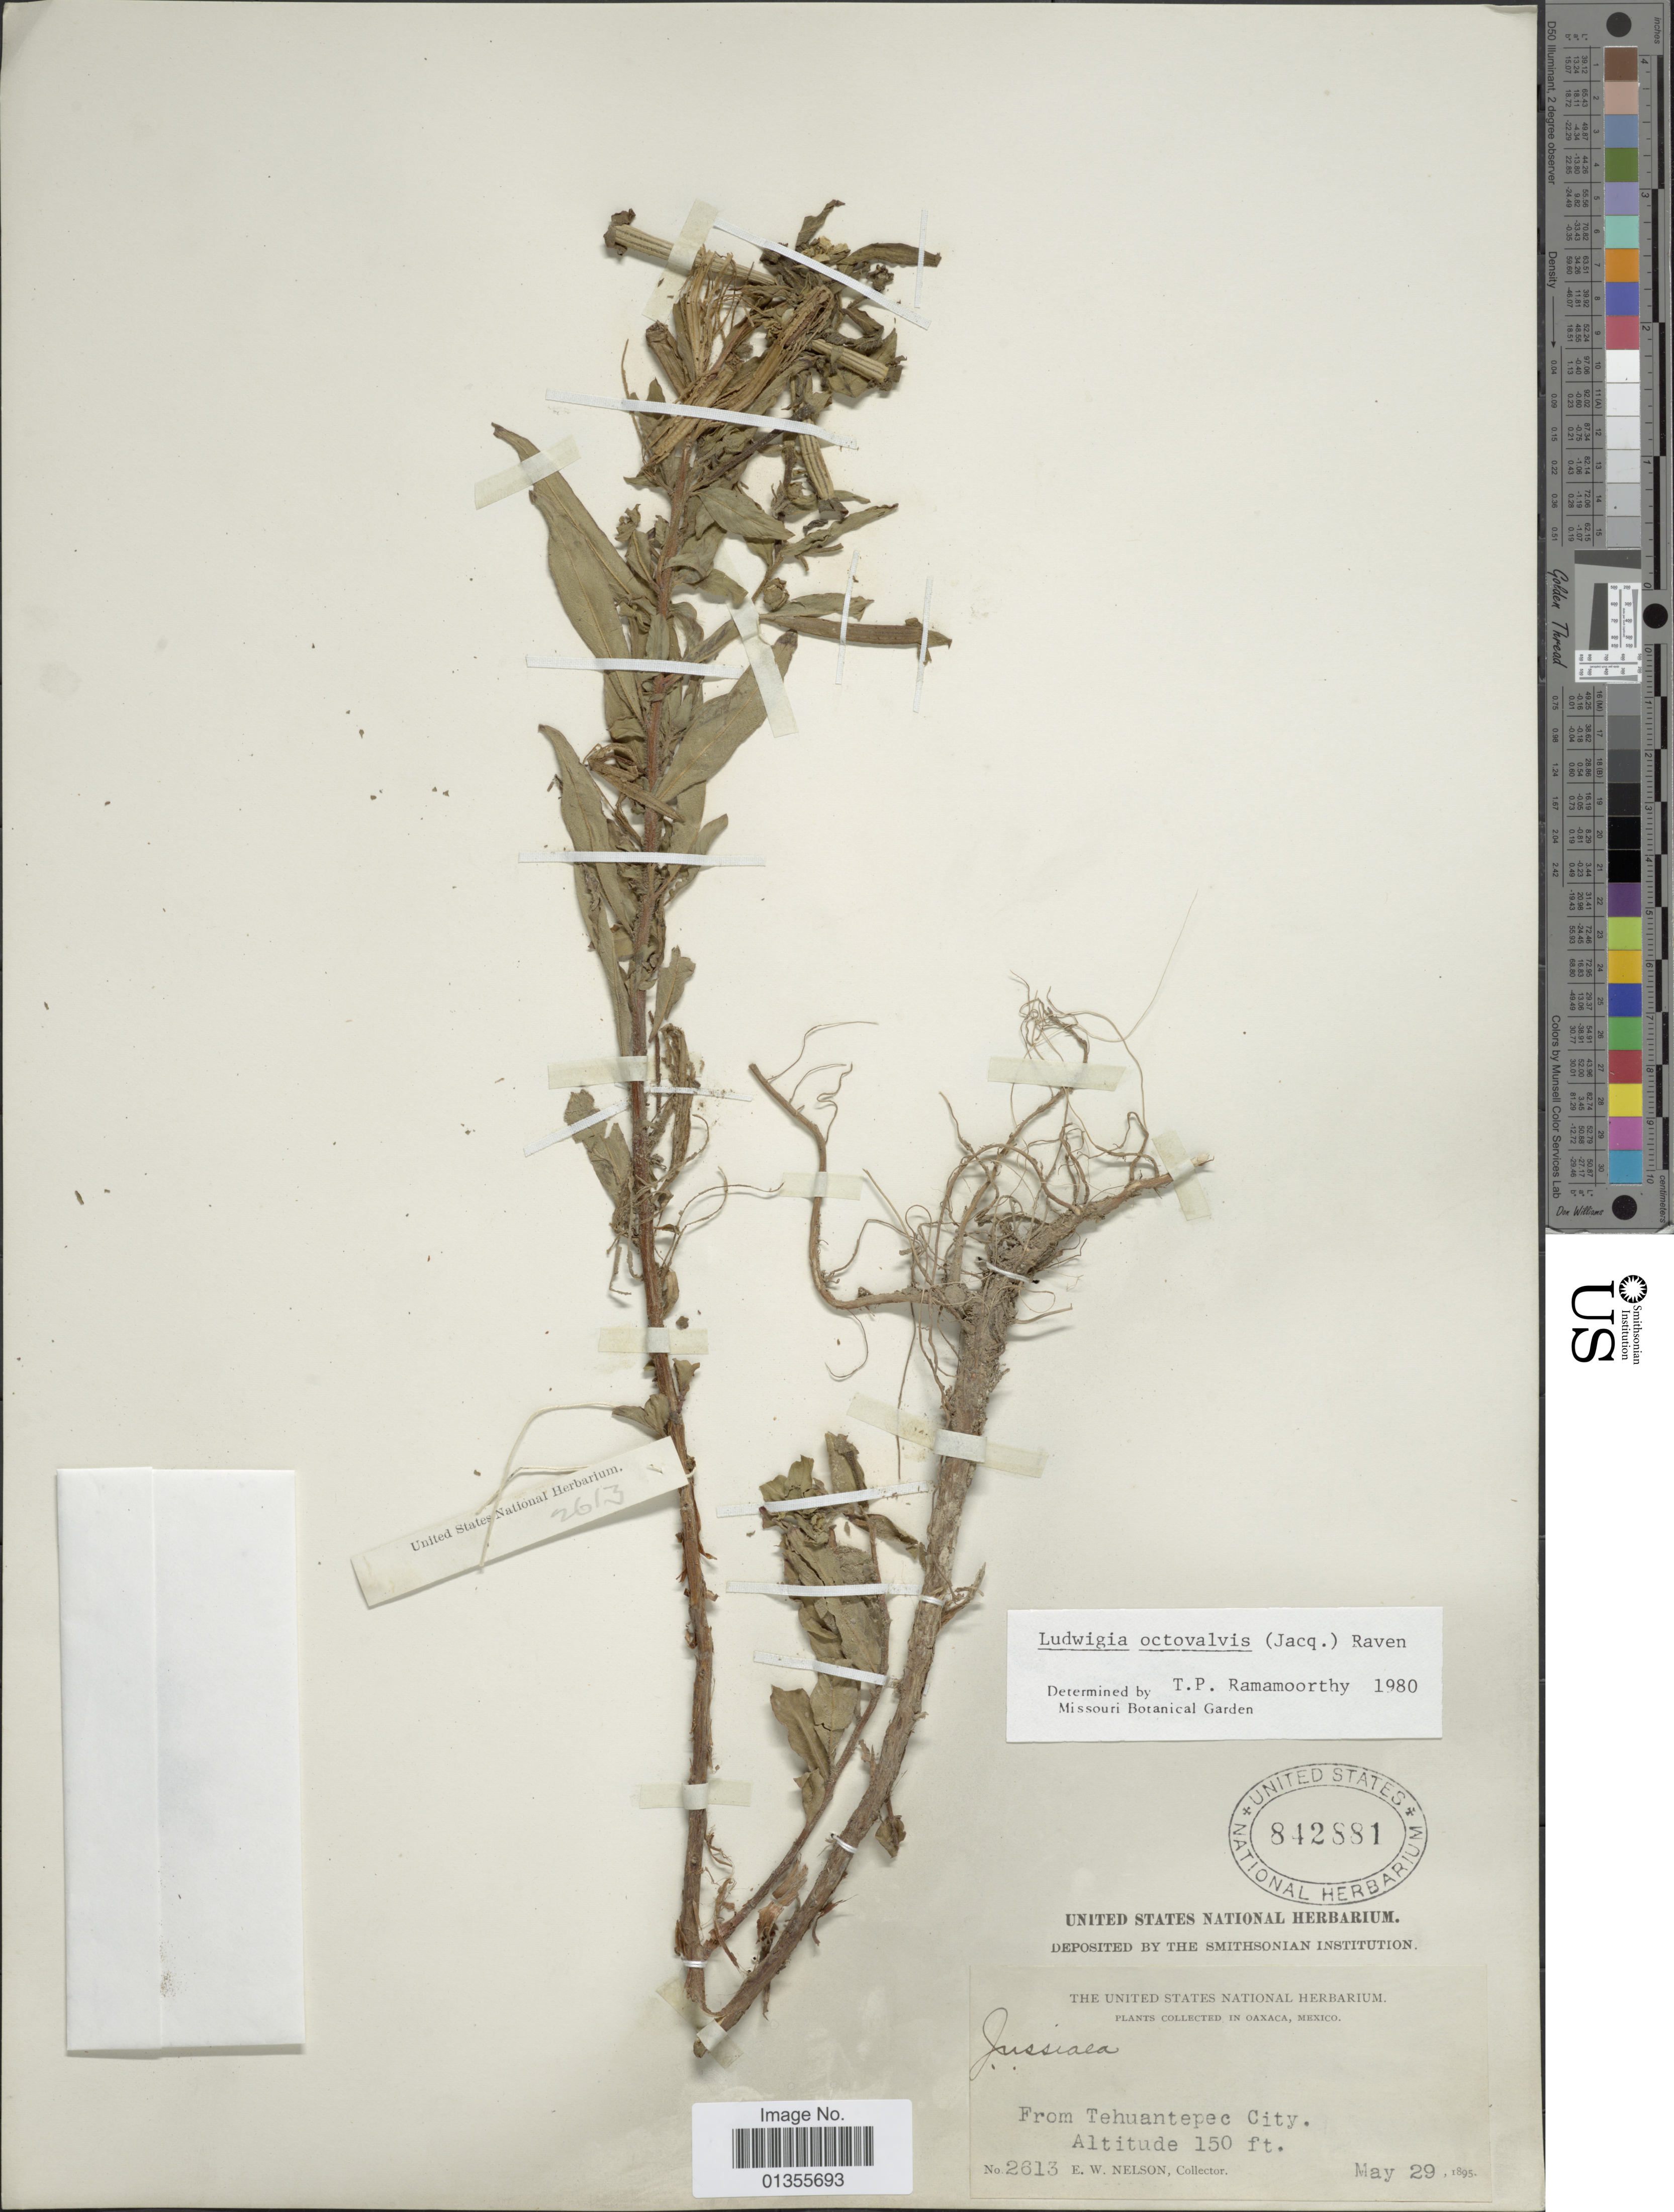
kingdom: Plantae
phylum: Tracheophyta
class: Magnoliopsida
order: Myrtales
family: Onagraceae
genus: Ludwigia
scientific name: Ludwigia octovalvis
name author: (Jacq.) P.H. Raven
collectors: E. W. Nelson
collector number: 2613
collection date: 1895-05-29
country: Mexico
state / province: Oaxaca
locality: From Tehuantepec City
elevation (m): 46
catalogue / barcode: US 842881